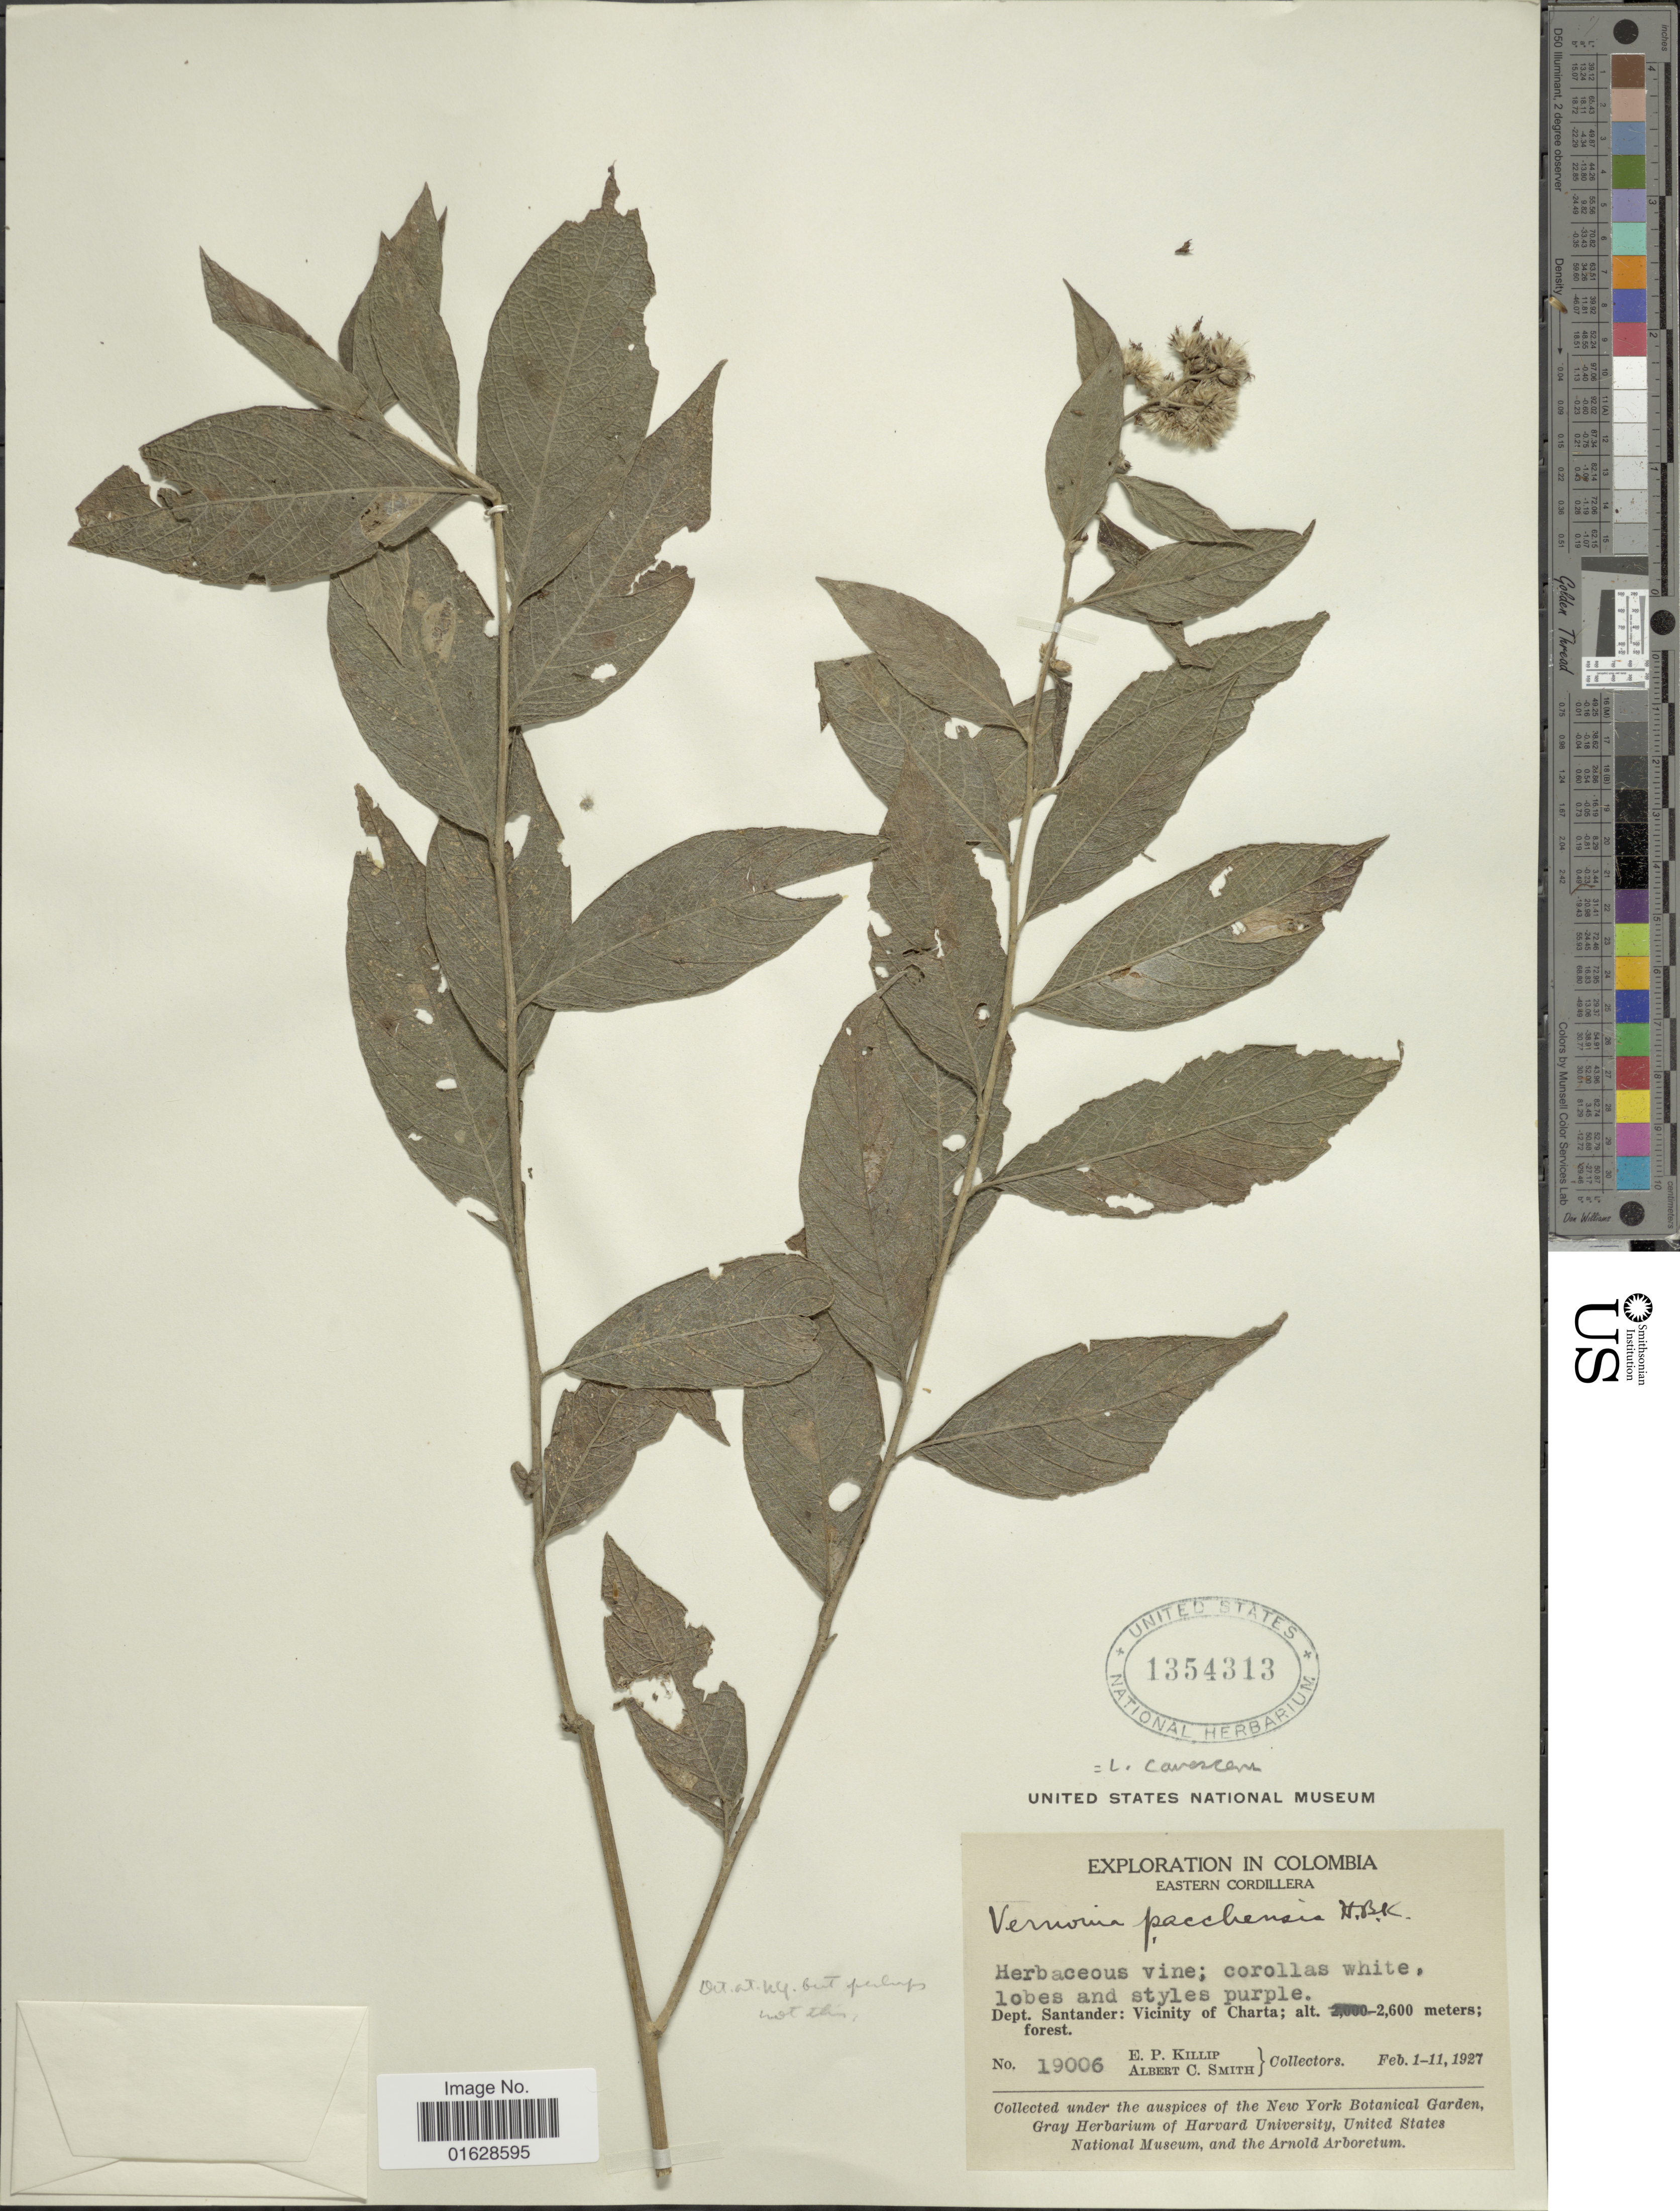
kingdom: Plantae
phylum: Tracheophyta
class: Magnoliopsida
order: Asterales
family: Asteraceae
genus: Lepidaploa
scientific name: Lepidaploa canescens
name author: (Kunth) H. Rob.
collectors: E. P. Killip & A. C. Smith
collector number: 19006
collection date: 1927-02-01/1927-02-11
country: Colombia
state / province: Santander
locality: Colombia. Dept. Santander: Vicinity of Charta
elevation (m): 2600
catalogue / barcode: US 1354313